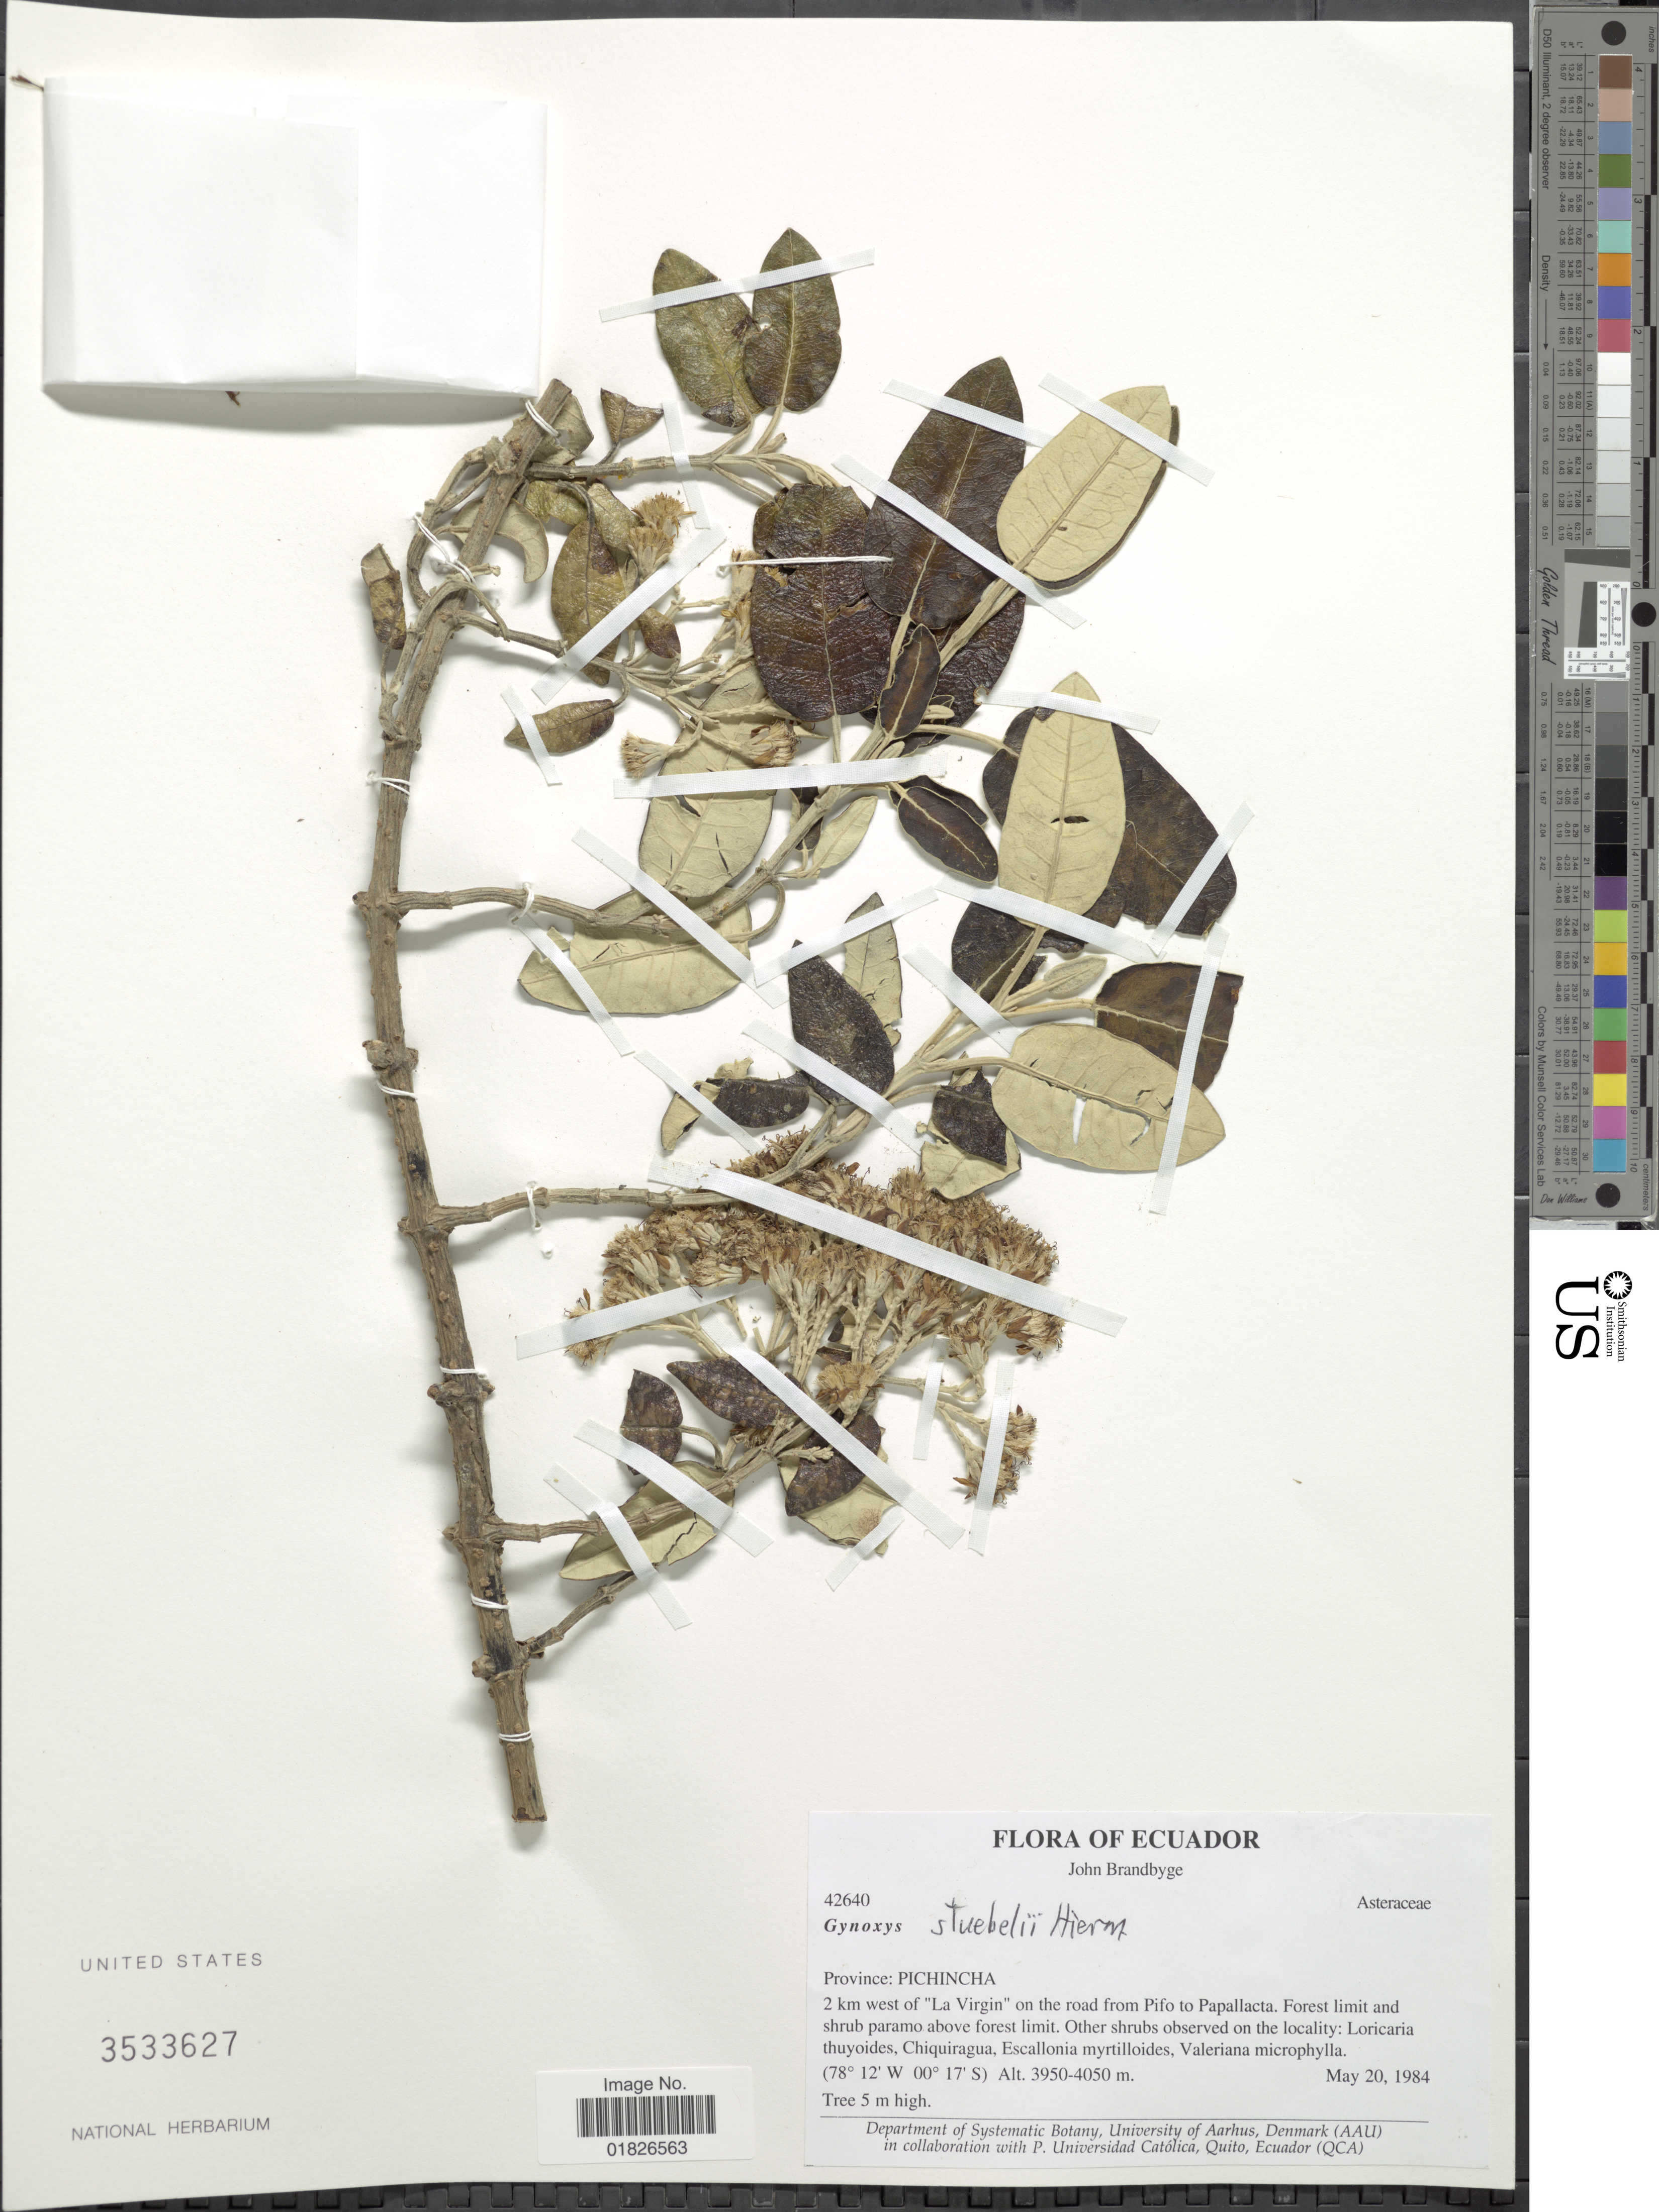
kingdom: Plantae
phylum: Tracheophyta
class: Magnoliopsida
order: Asterales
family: Asteraceae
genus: Gynoxys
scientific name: Gynoxys steubelii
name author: Hieron.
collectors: J. Brandbyge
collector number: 42640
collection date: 1984-05-20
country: Ecuador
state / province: Pichincha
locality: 2 km west of "La Virgin" on the road from Pifo to Papallacta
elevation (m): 3950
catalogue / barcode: US 3533627